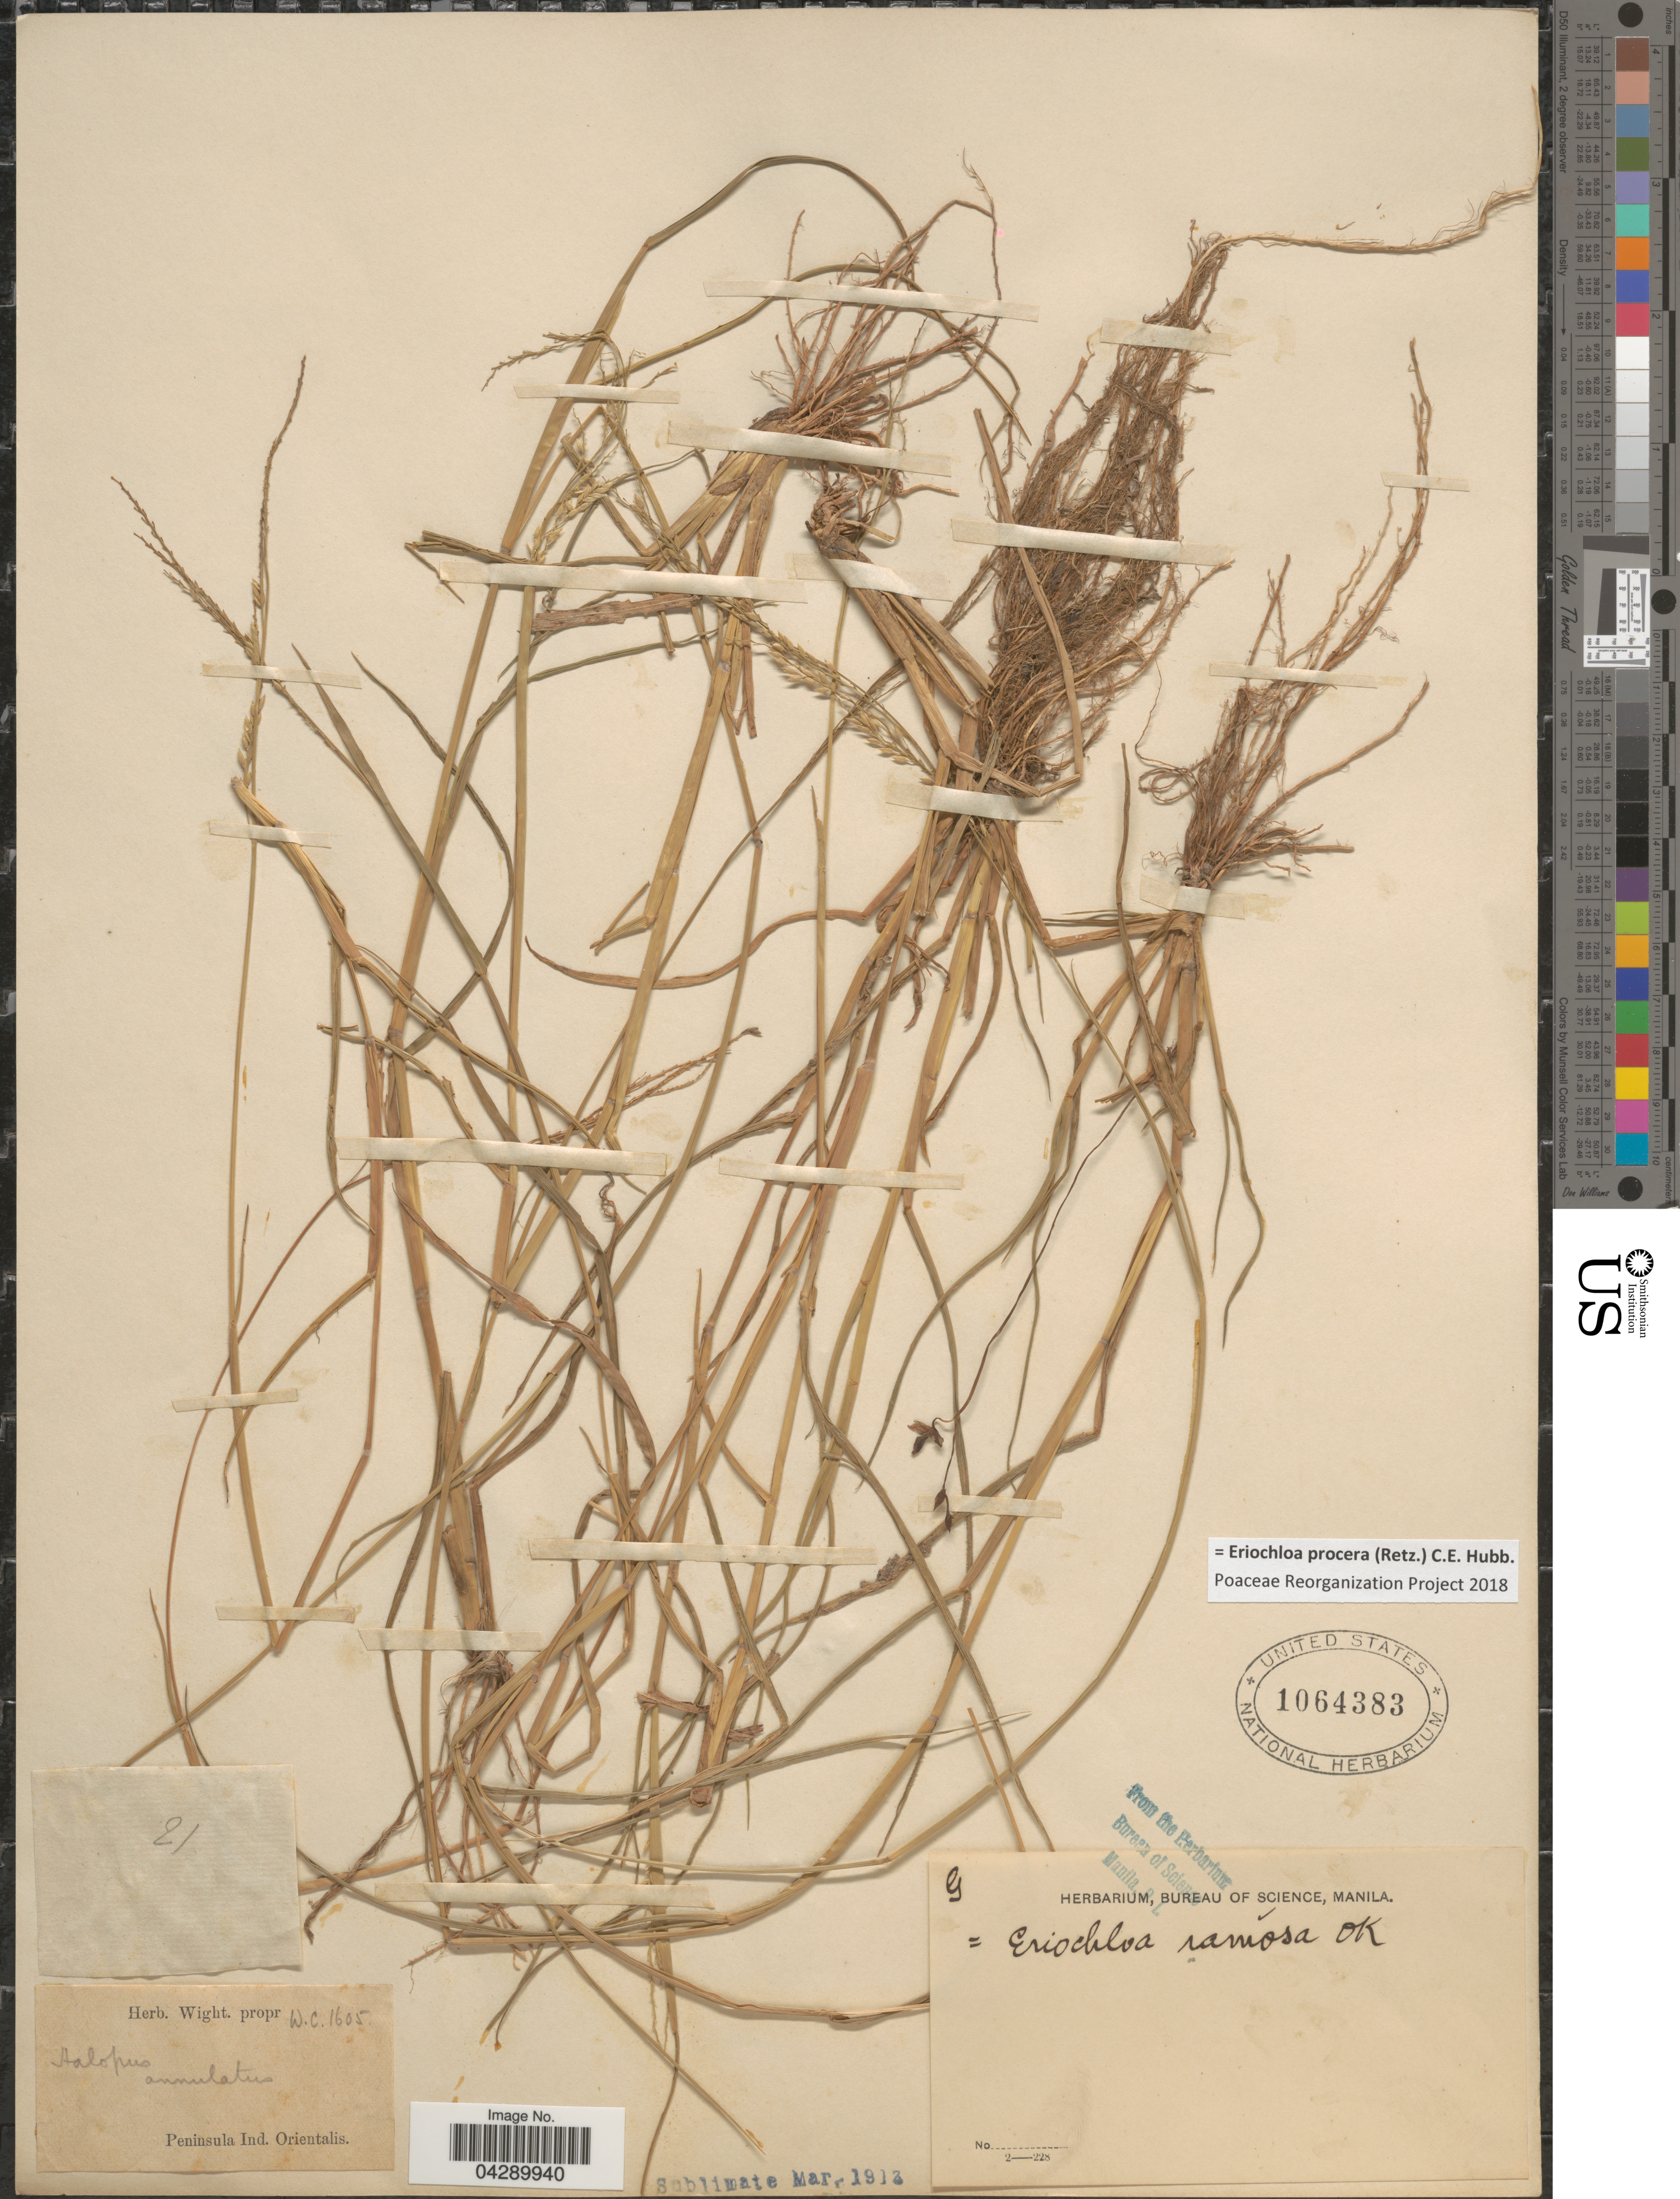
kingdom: Plantae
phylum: Tracheophyta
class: Liliopsida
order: Poales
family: Poaceae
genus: Eriochloa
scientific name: Eriochloa procera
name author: (Retz.) C.E. Hubb.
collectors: ex Herb. Wight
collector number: W.C.1605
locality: Peninsula Ind. Orientalis.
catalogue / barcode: US 1064383